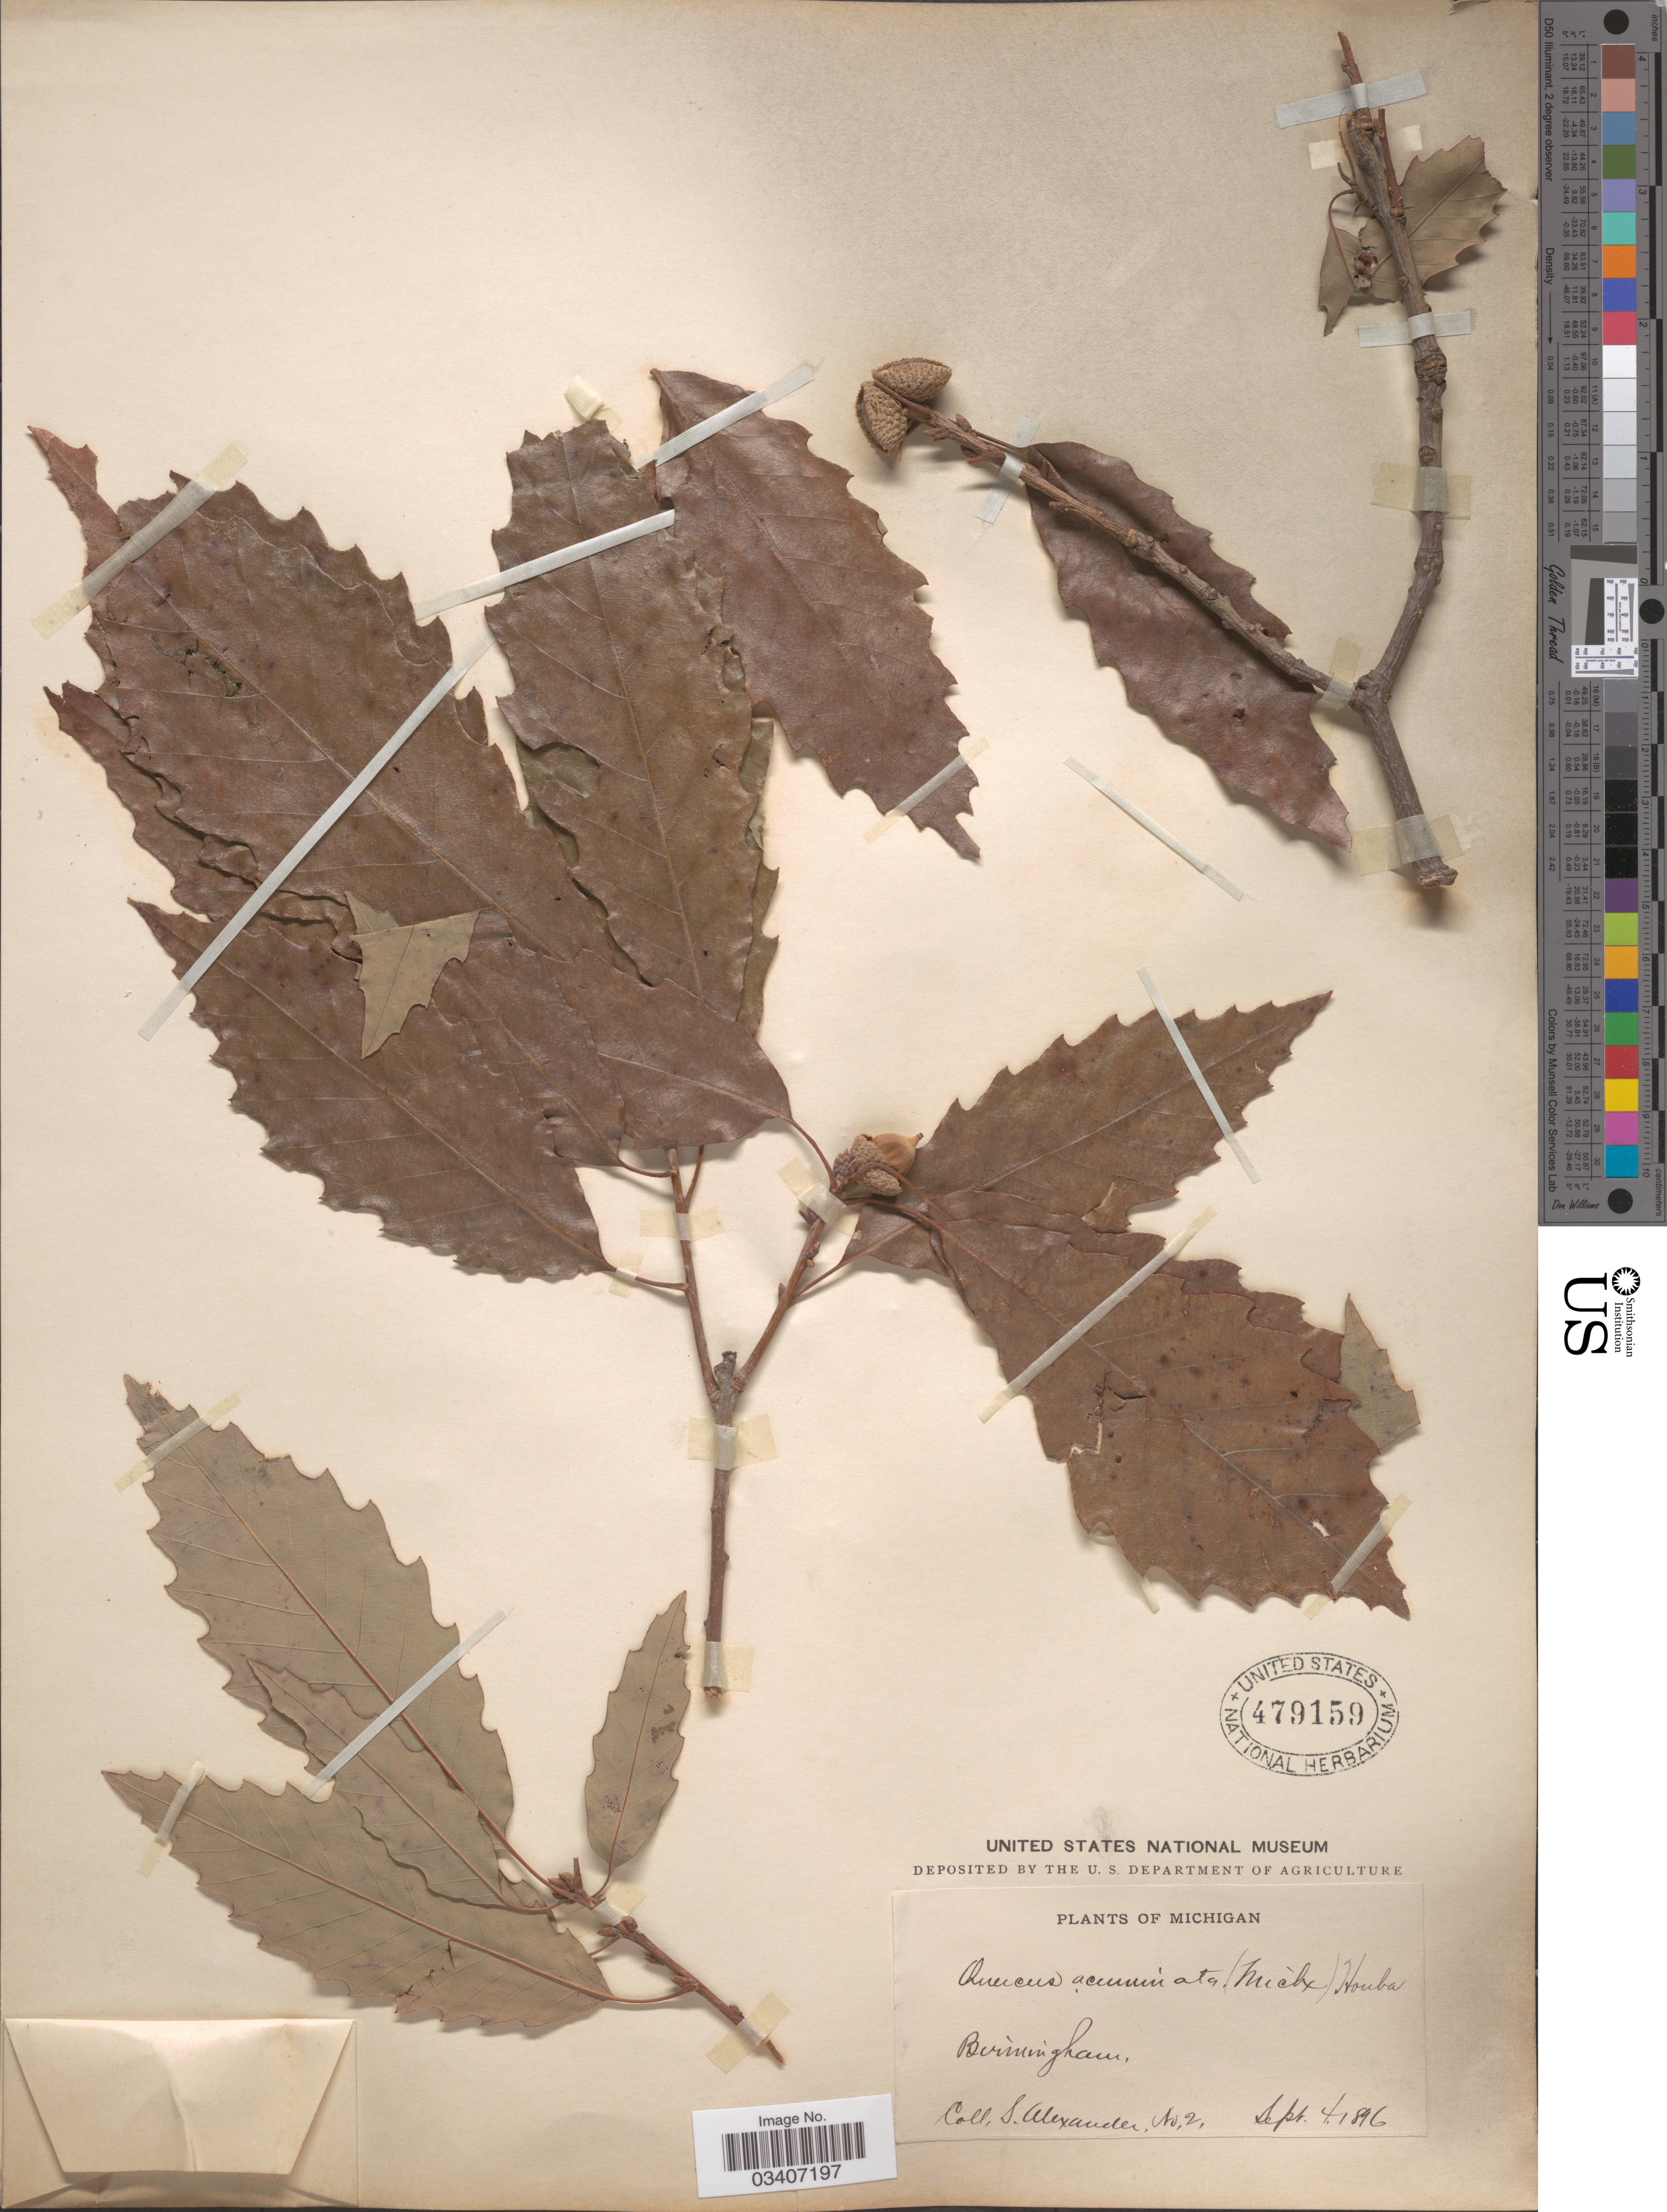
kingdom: Plantae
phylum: Tracheophyta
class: Magnoliopsida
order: Fagales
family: Fagaceae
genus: Quercus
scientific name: Quercus muehlenbergii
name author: Engelm.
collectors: S. Alexander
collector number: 2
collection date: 1896-09-04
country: United States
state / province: Michigan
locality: Birmingham.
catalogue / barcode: US 479159